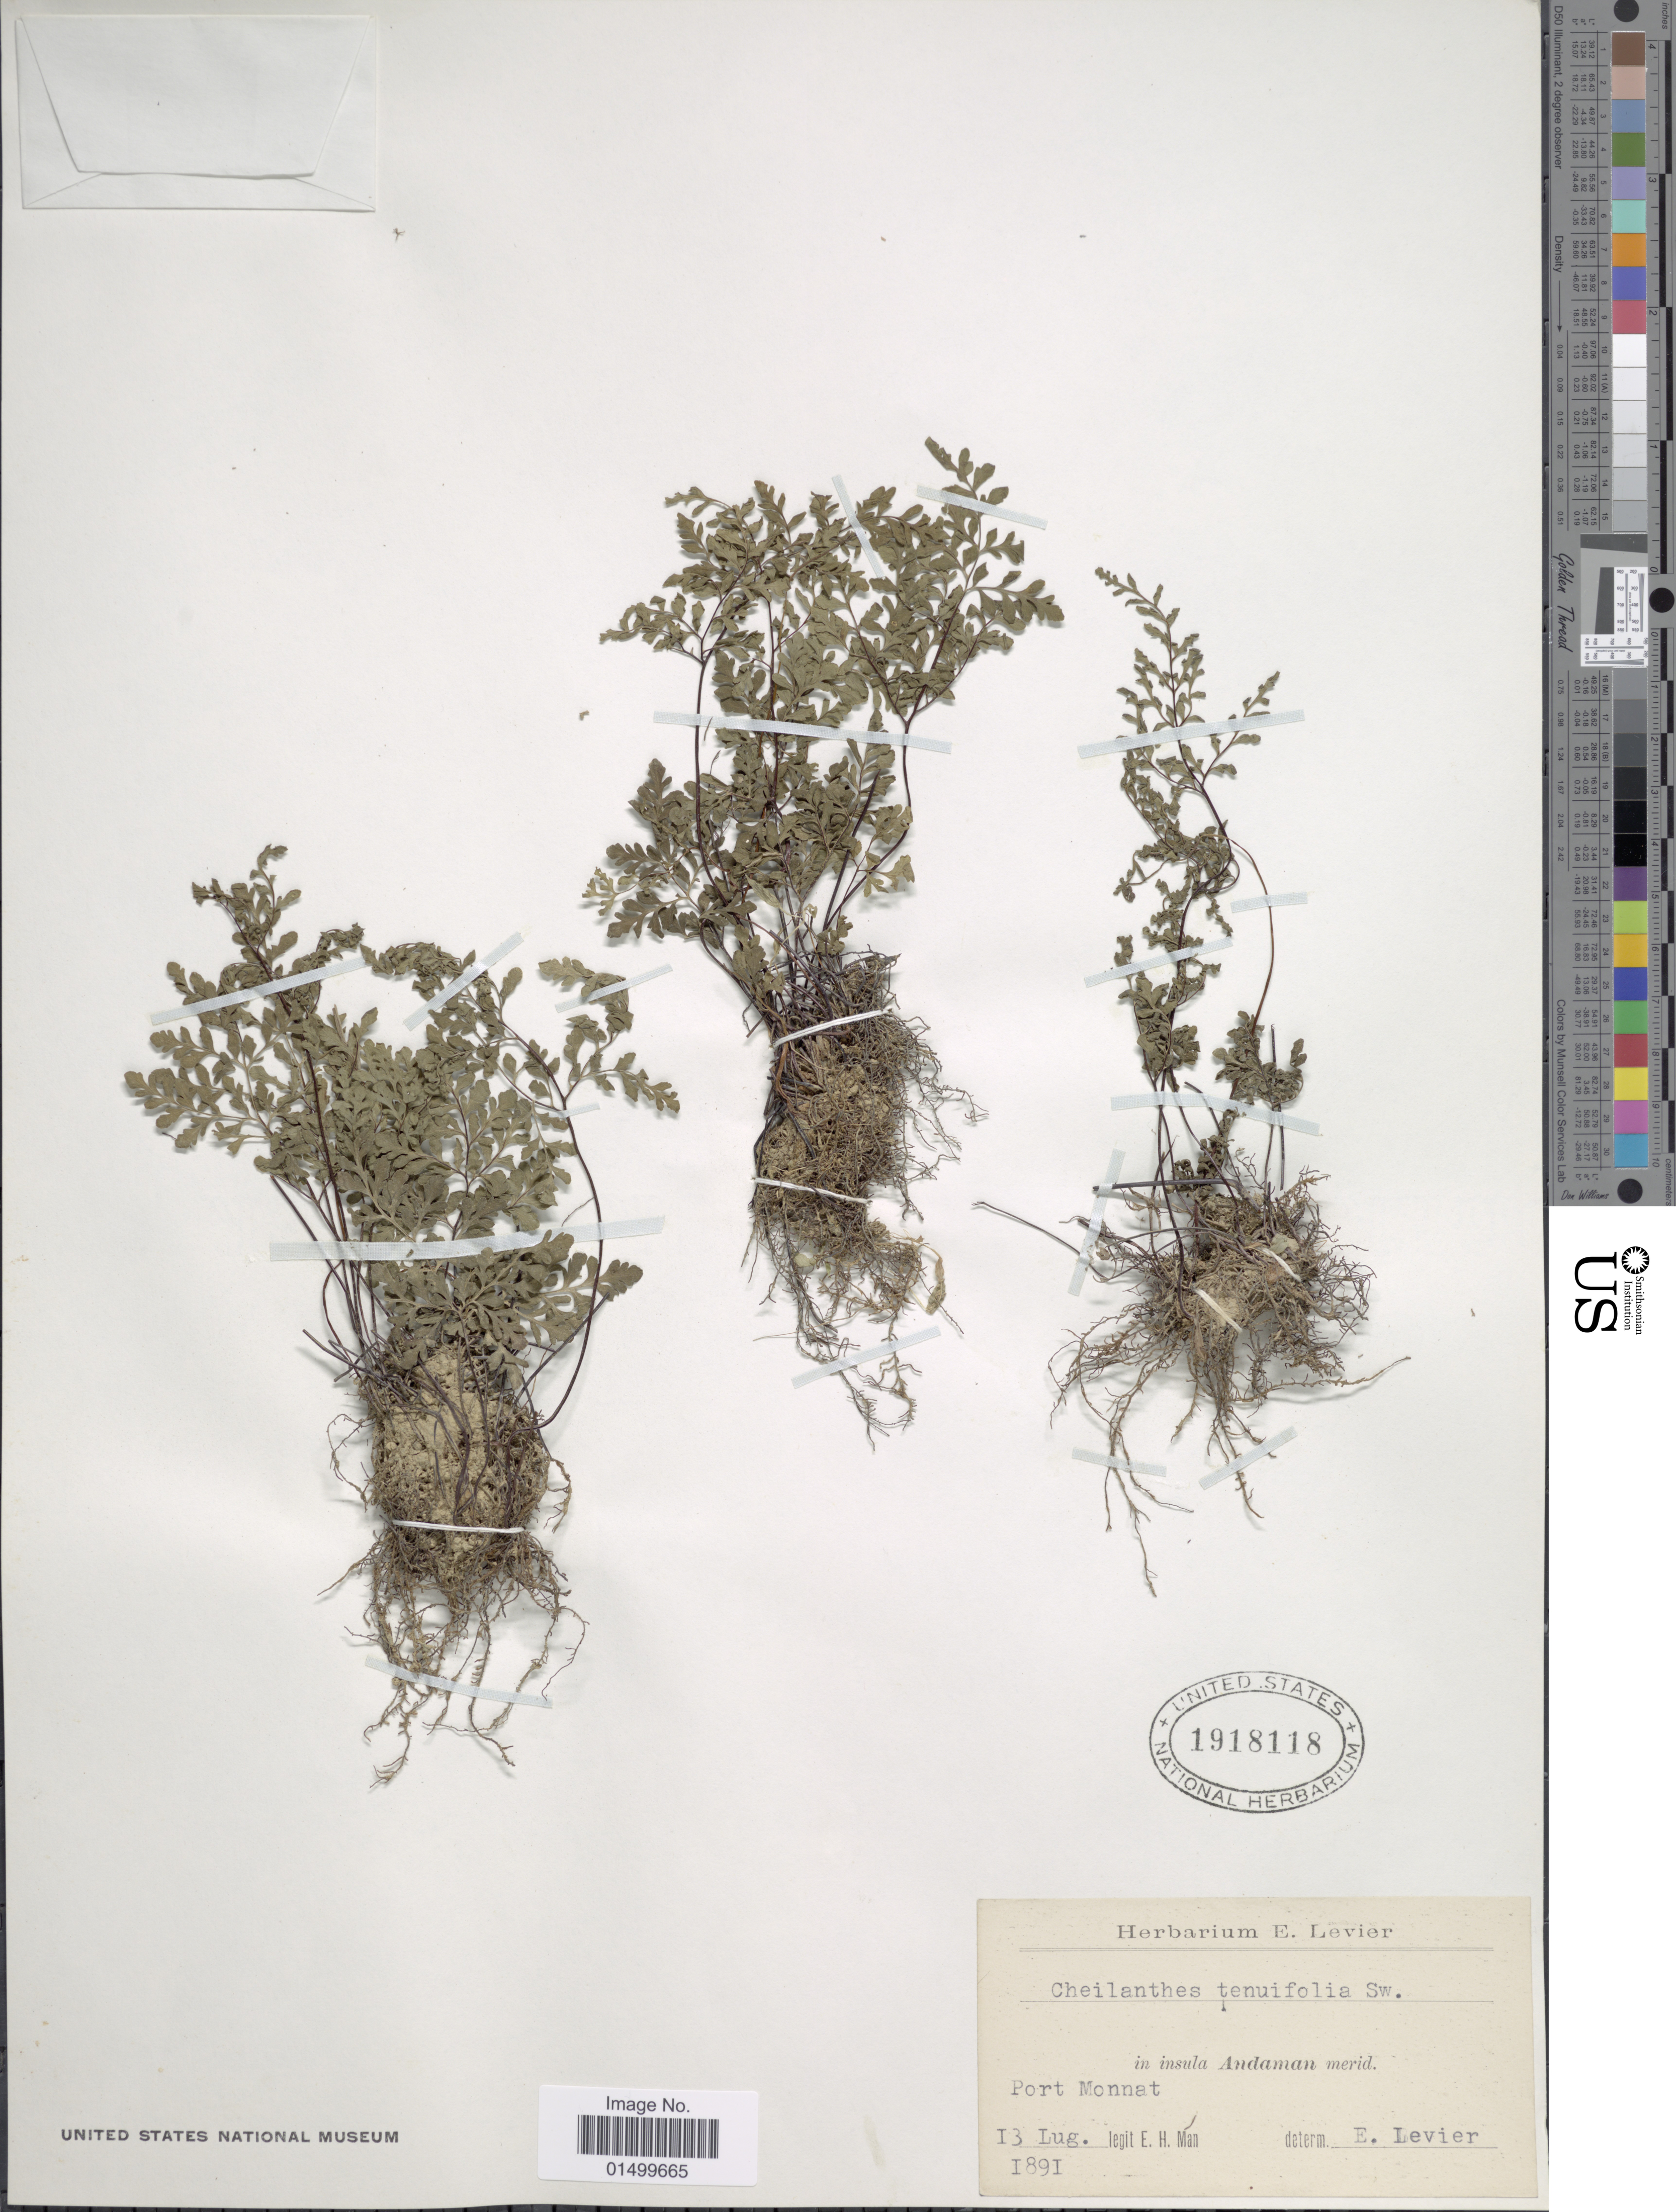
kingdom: Plantae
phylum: Tracheophyta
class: Polypodiopsida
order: Polypodiales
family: Pteridaceae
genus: Cheilanthes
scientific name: Cheilanthes tenuifolia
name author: (Burm. f.) Sw.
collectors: E. Man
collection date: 1891-07-13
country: India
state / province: Andaman and Nicobar Islands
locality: In insula Andaman merid, Port Monnat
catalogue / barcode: US 1918118